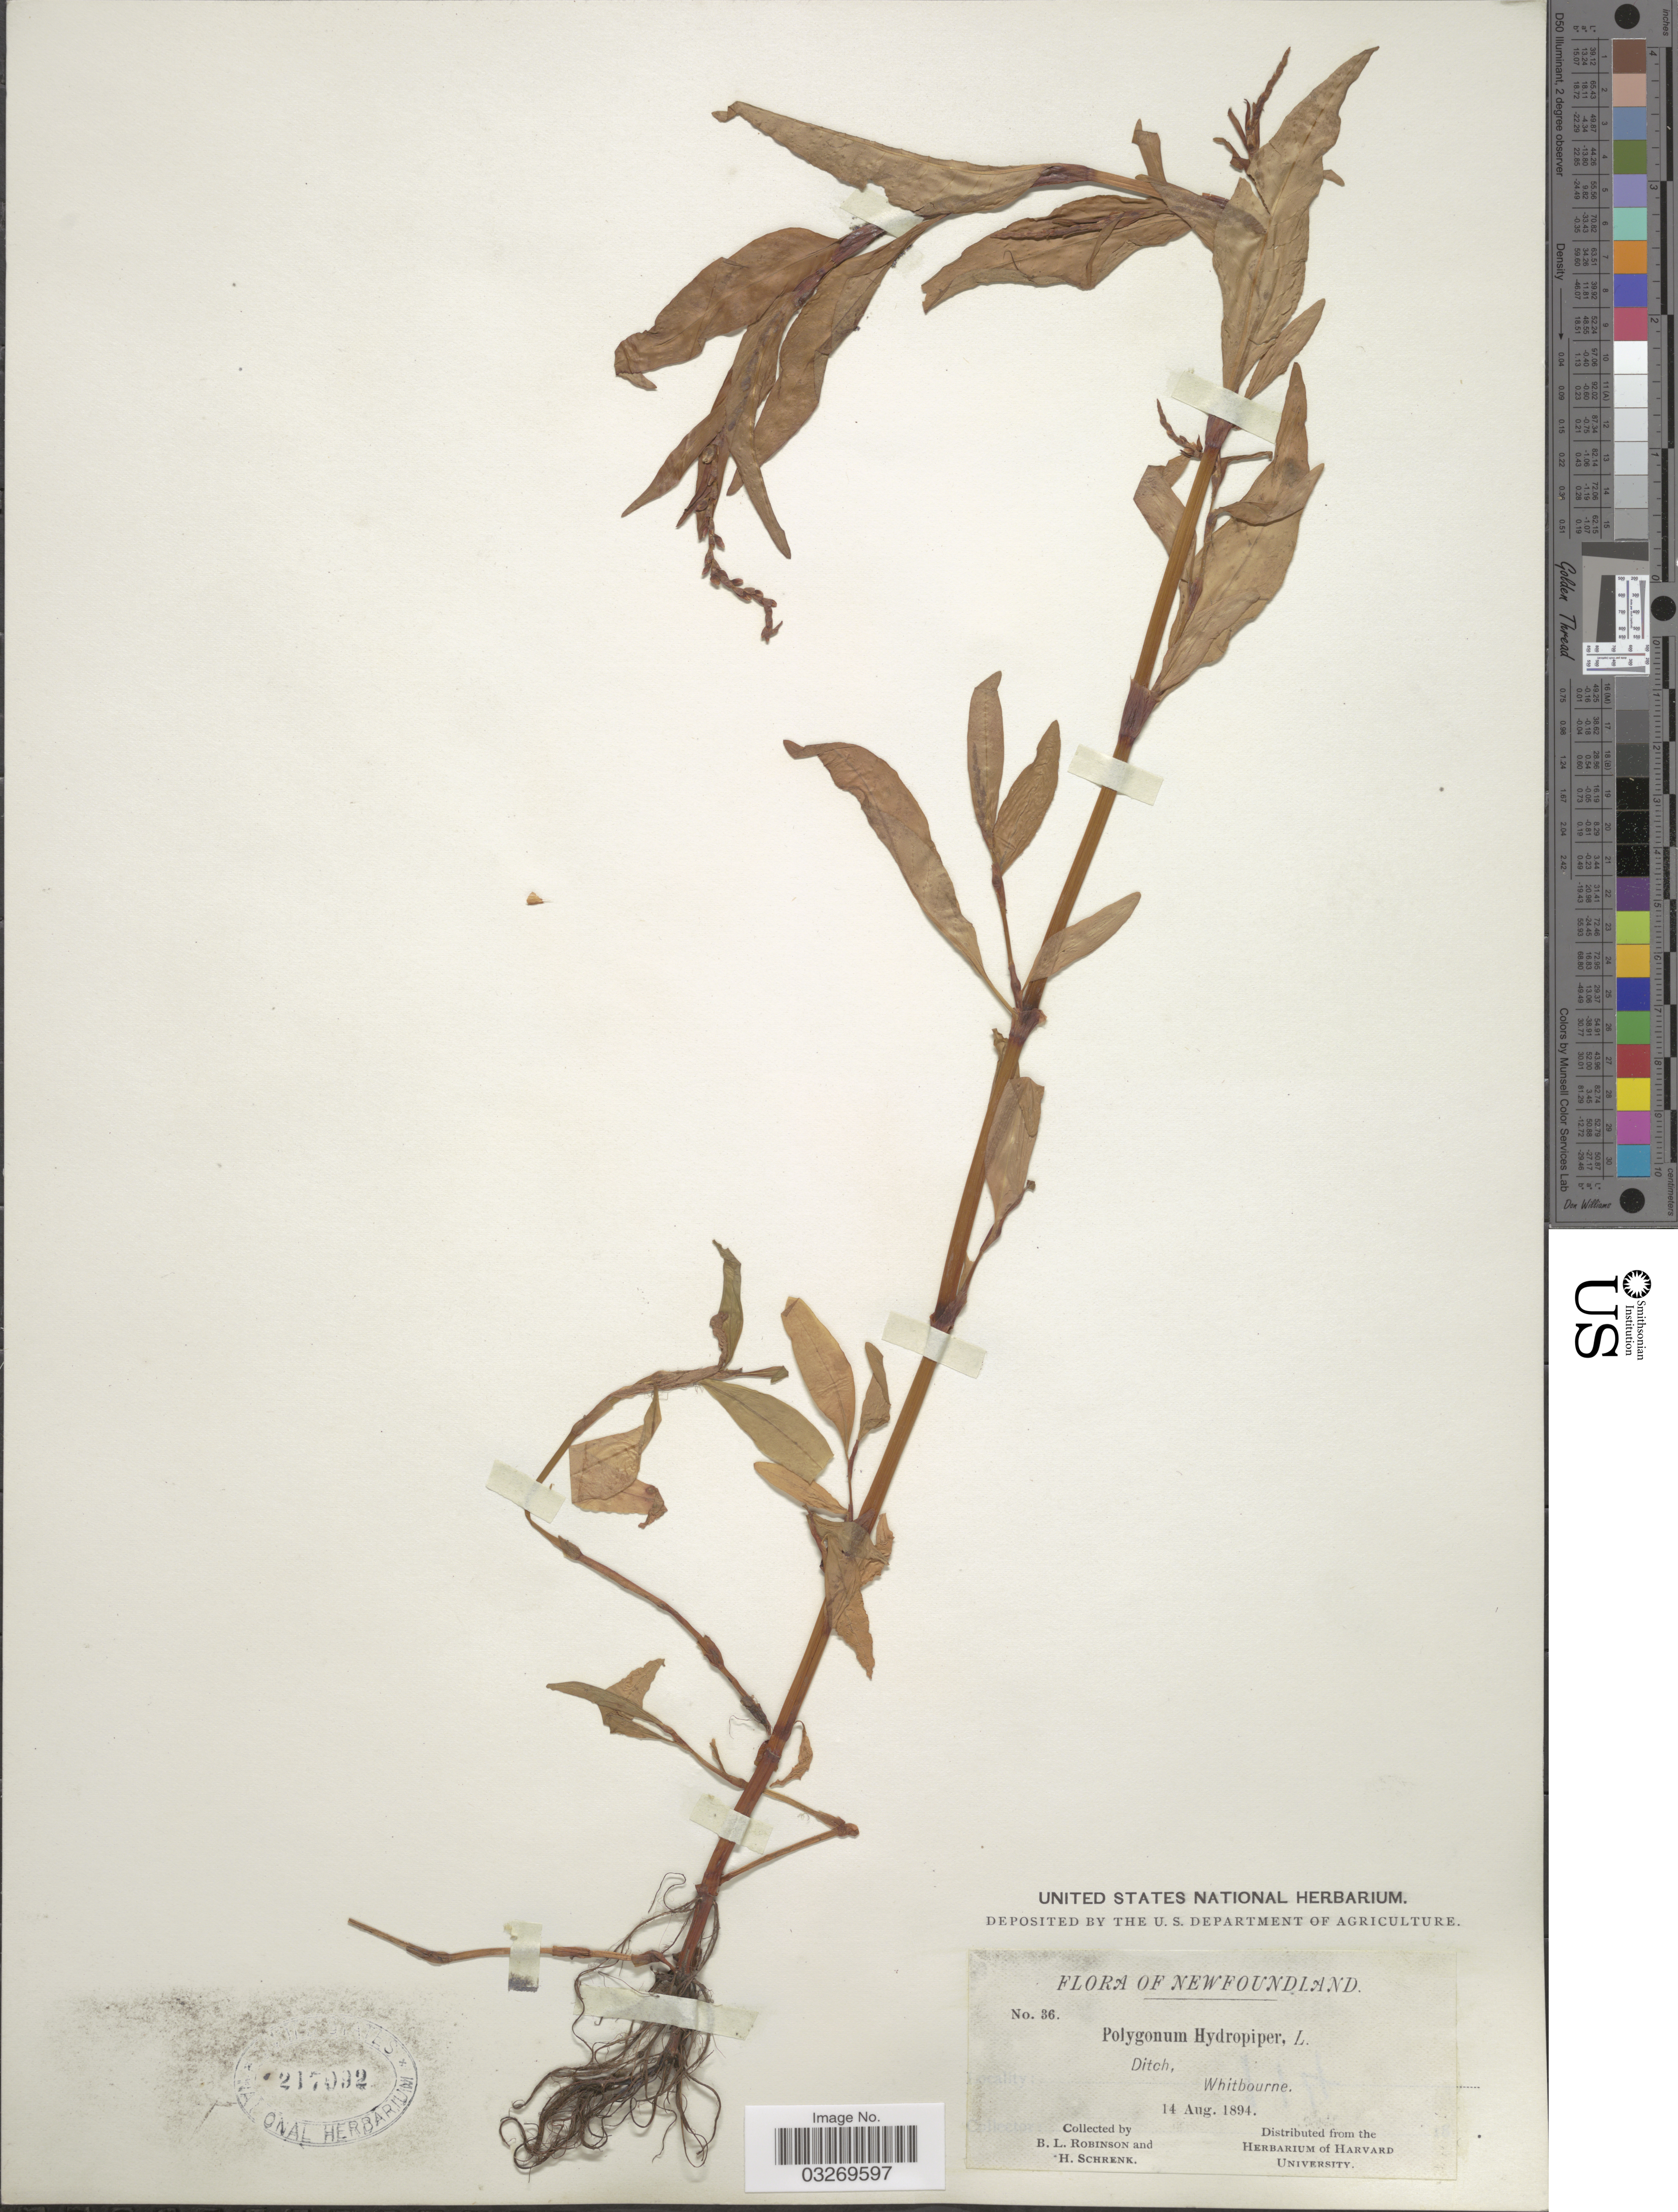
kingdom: Plantae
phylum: Tracheophyta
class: Magnoliopsida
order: Caryophyllales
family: Polygonaceae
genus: Persicaria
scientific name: Persicaria hydropiper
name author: (L.) Delarbre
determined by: Atha, D. E.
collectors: B. L. Robinson & H. Schrenk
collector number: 36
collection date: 1894-08-14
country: Canada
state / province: Newfoundland and Labrador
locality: Whitbourne.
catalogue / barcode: US 217992